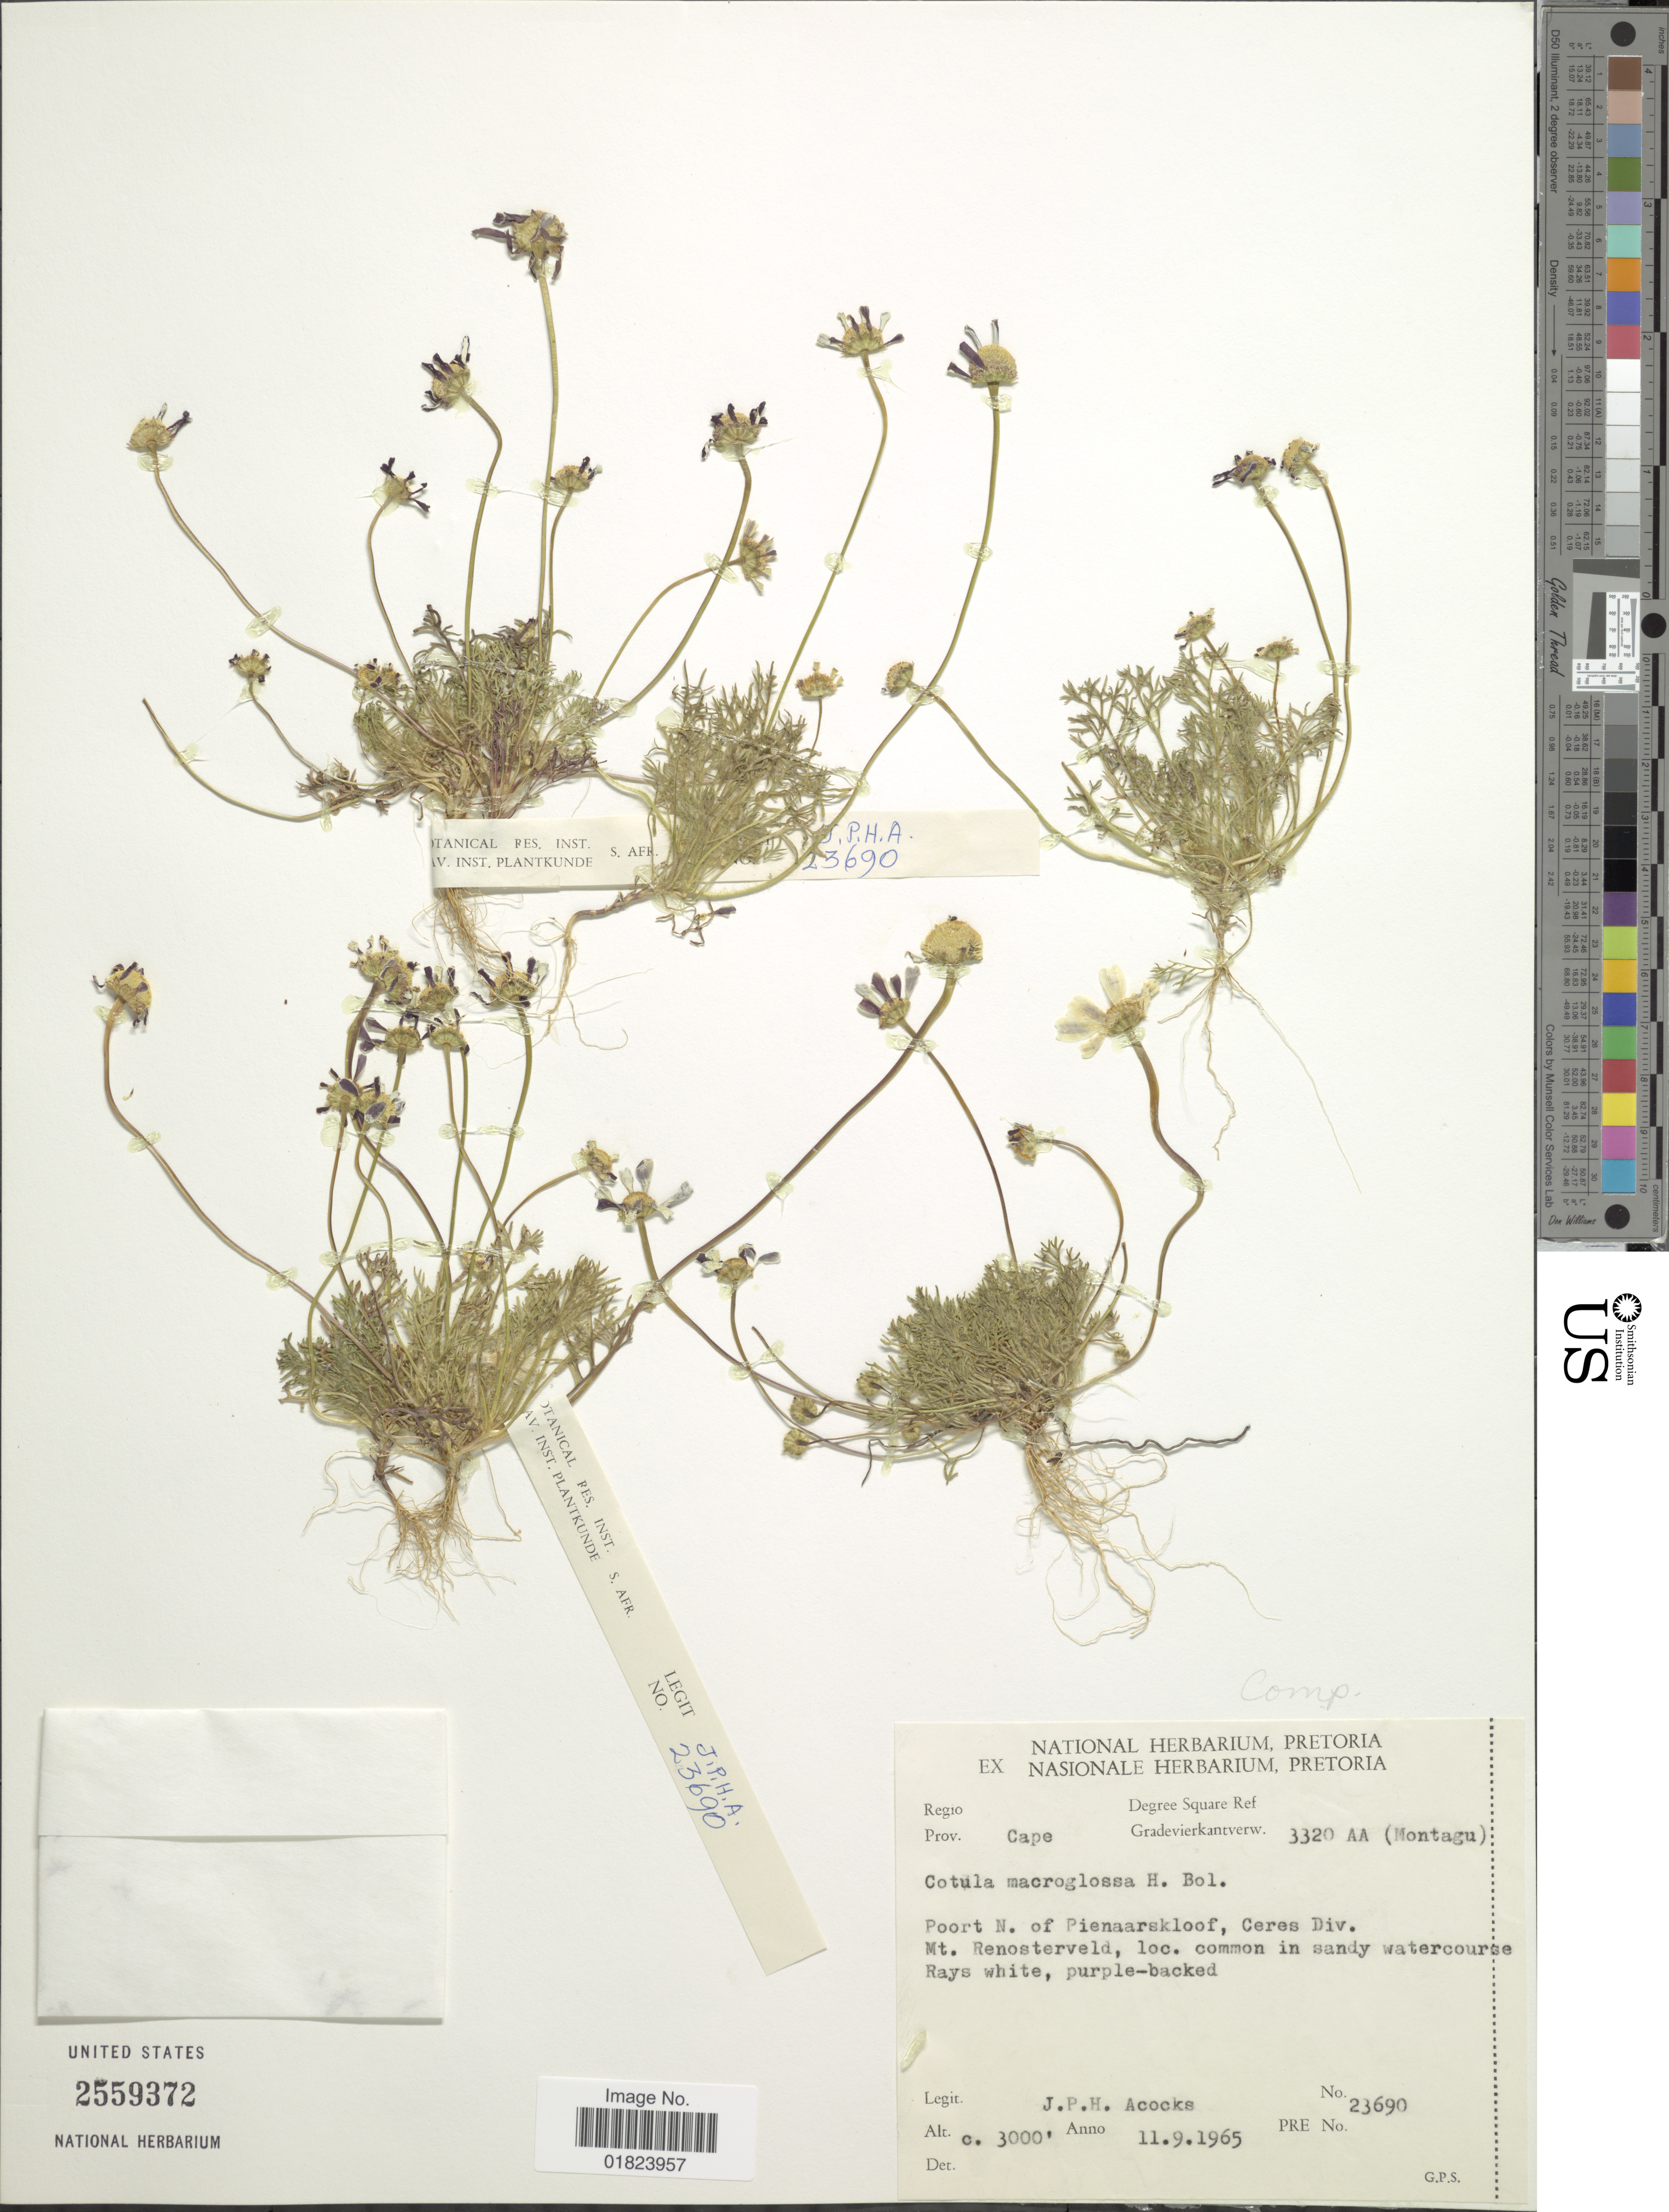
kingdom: Plantae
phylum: Tracheophyta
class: Magnoliopsida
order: Asterales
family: Asteraceae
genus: Cotula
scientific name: Cotula macroglossa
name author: Bolus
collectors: J. P. Acocks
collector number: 23690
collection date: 1965-09-11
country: South Africa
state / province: Western Cape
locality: Degree Square Ref, Gradevierkantverw. 3320AA (Montagu), Poort N. of Pienaarskloof, Ceres Div., Mt. Renosterveld.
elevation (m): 914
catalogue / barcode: US 2559372